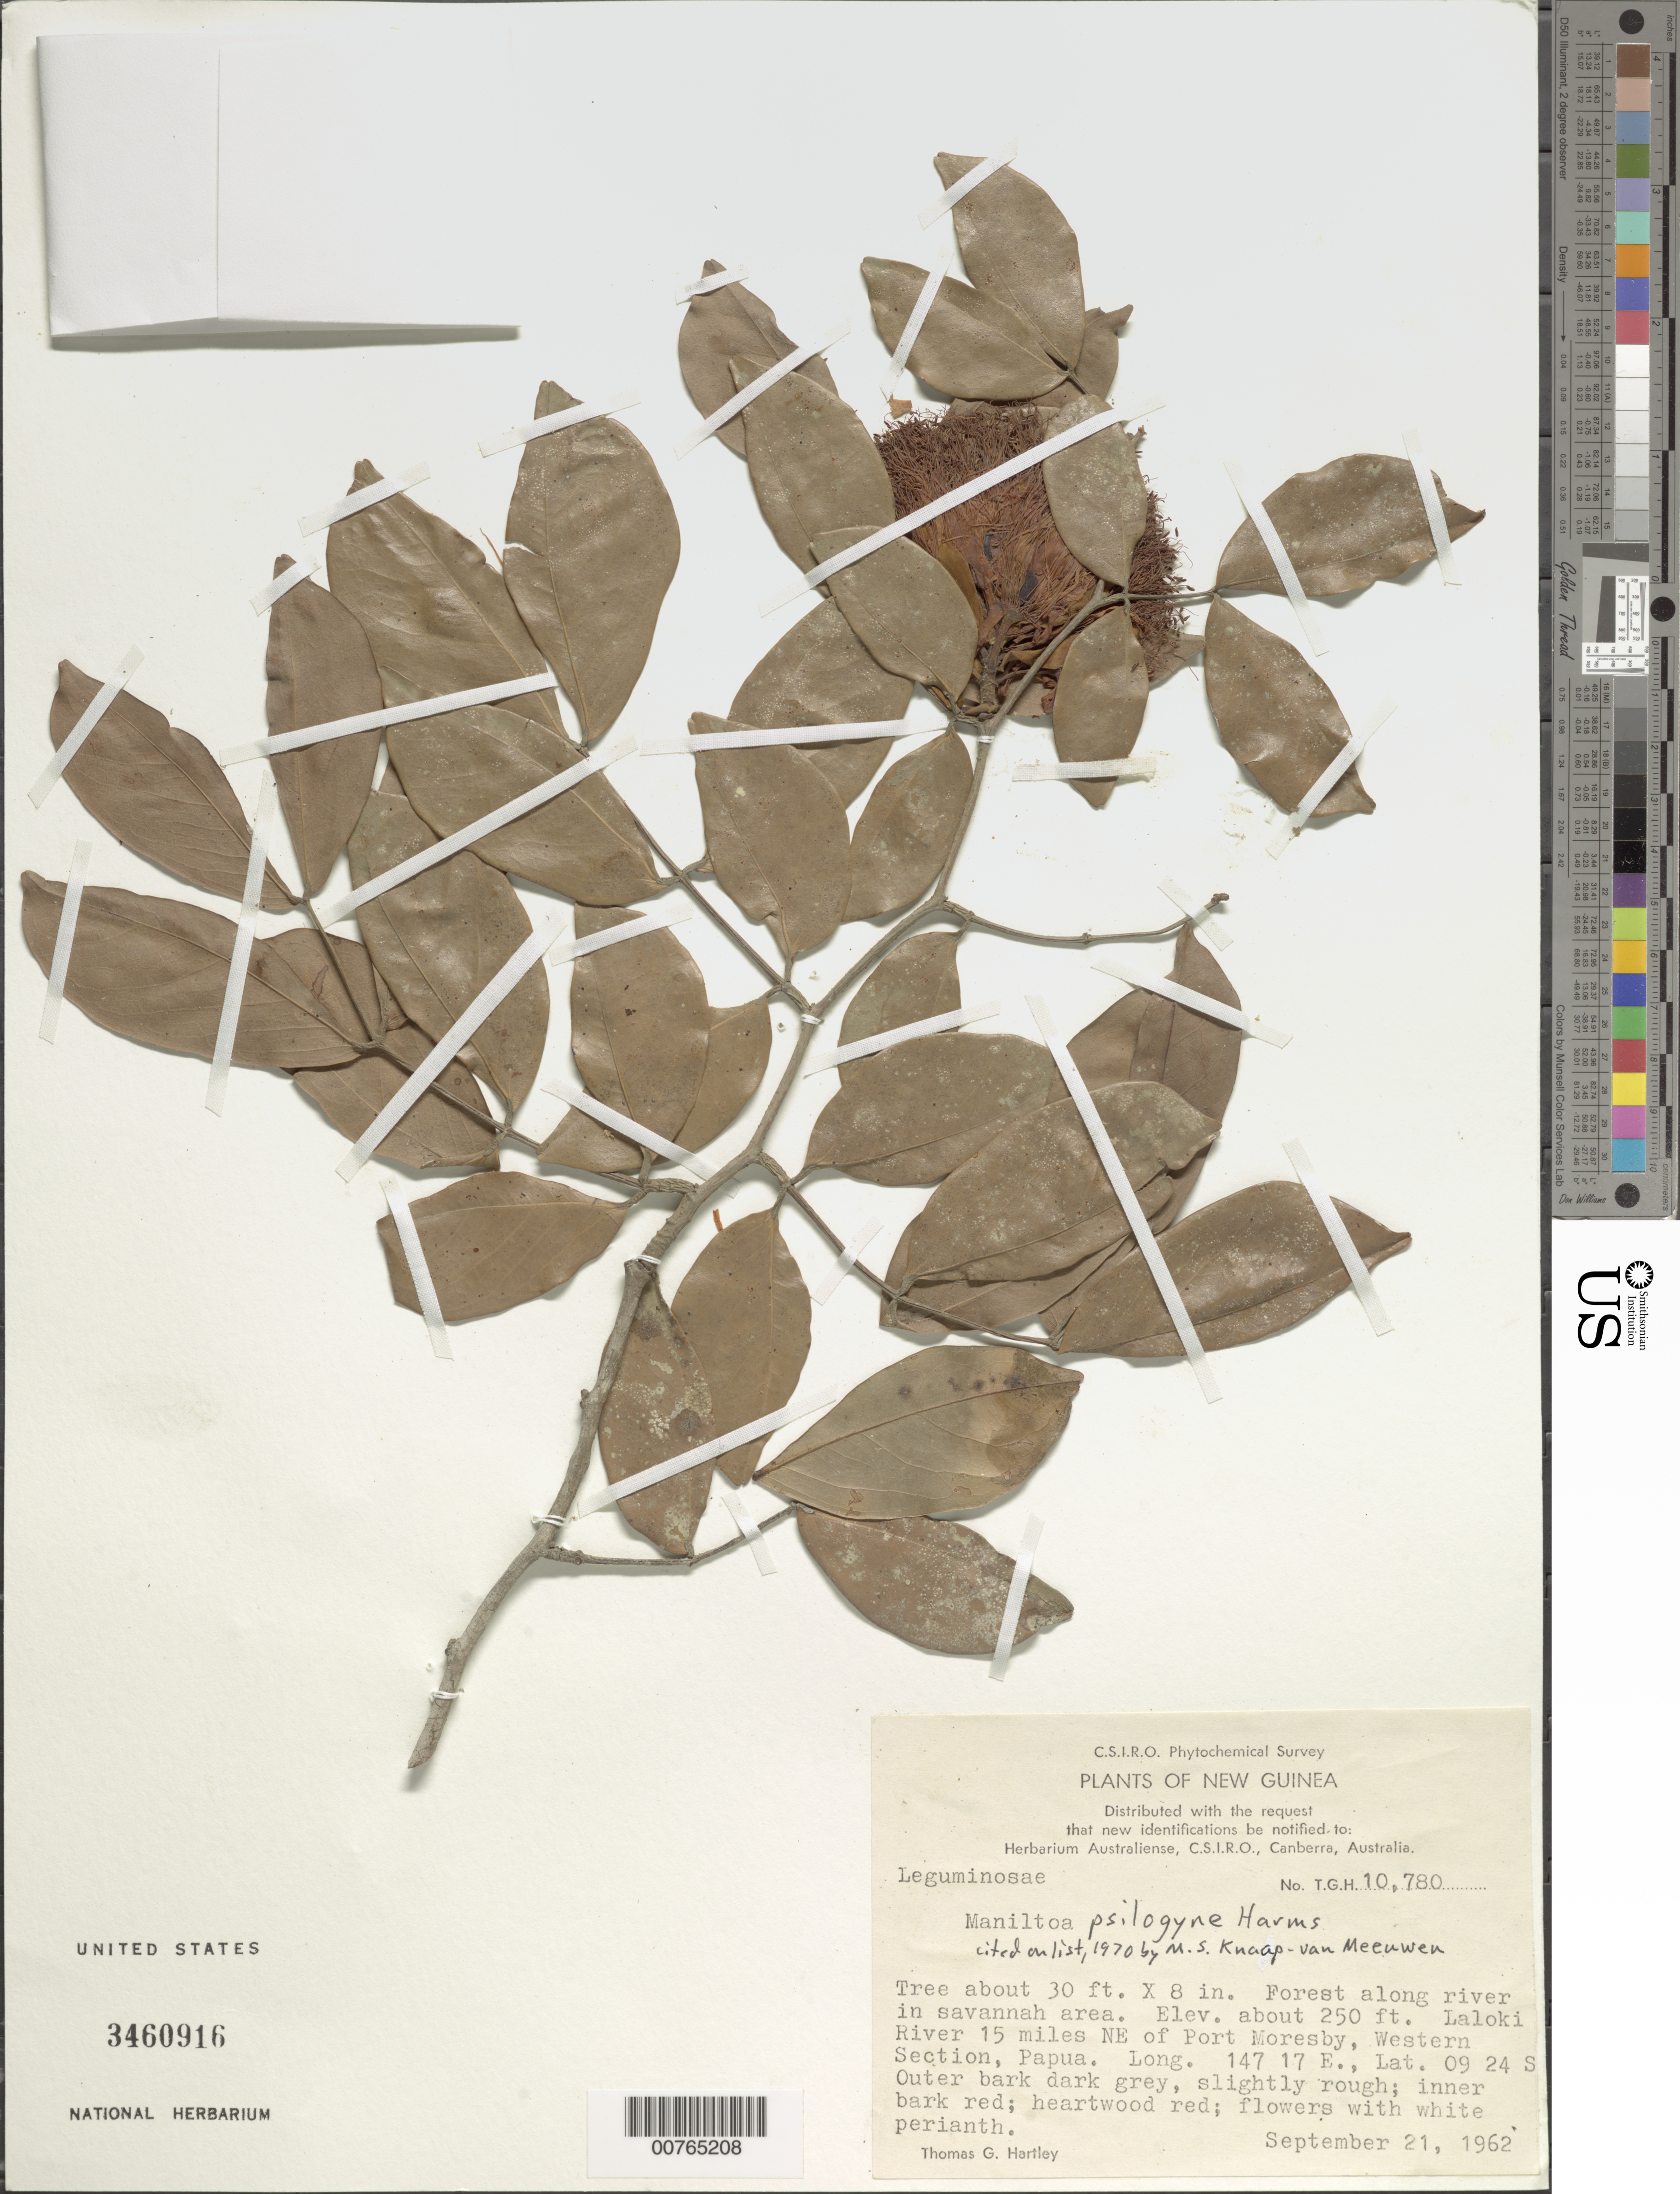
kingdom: Plantae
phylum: Tracheophyta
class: Magnoliopsida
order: Fabales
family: Fabaceae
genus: Maniltoa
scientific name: Maniltoa psilogyne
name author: Harms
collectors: T. G. Hartley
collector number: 10780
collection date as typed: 21 Sep 1962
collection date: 1962-09-21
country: Papua New Guinea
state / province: Central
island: New Guinea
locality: Laloki River, NE of Port Moresby, Western Section, Papua.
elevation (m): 76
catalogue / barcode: US 3460916